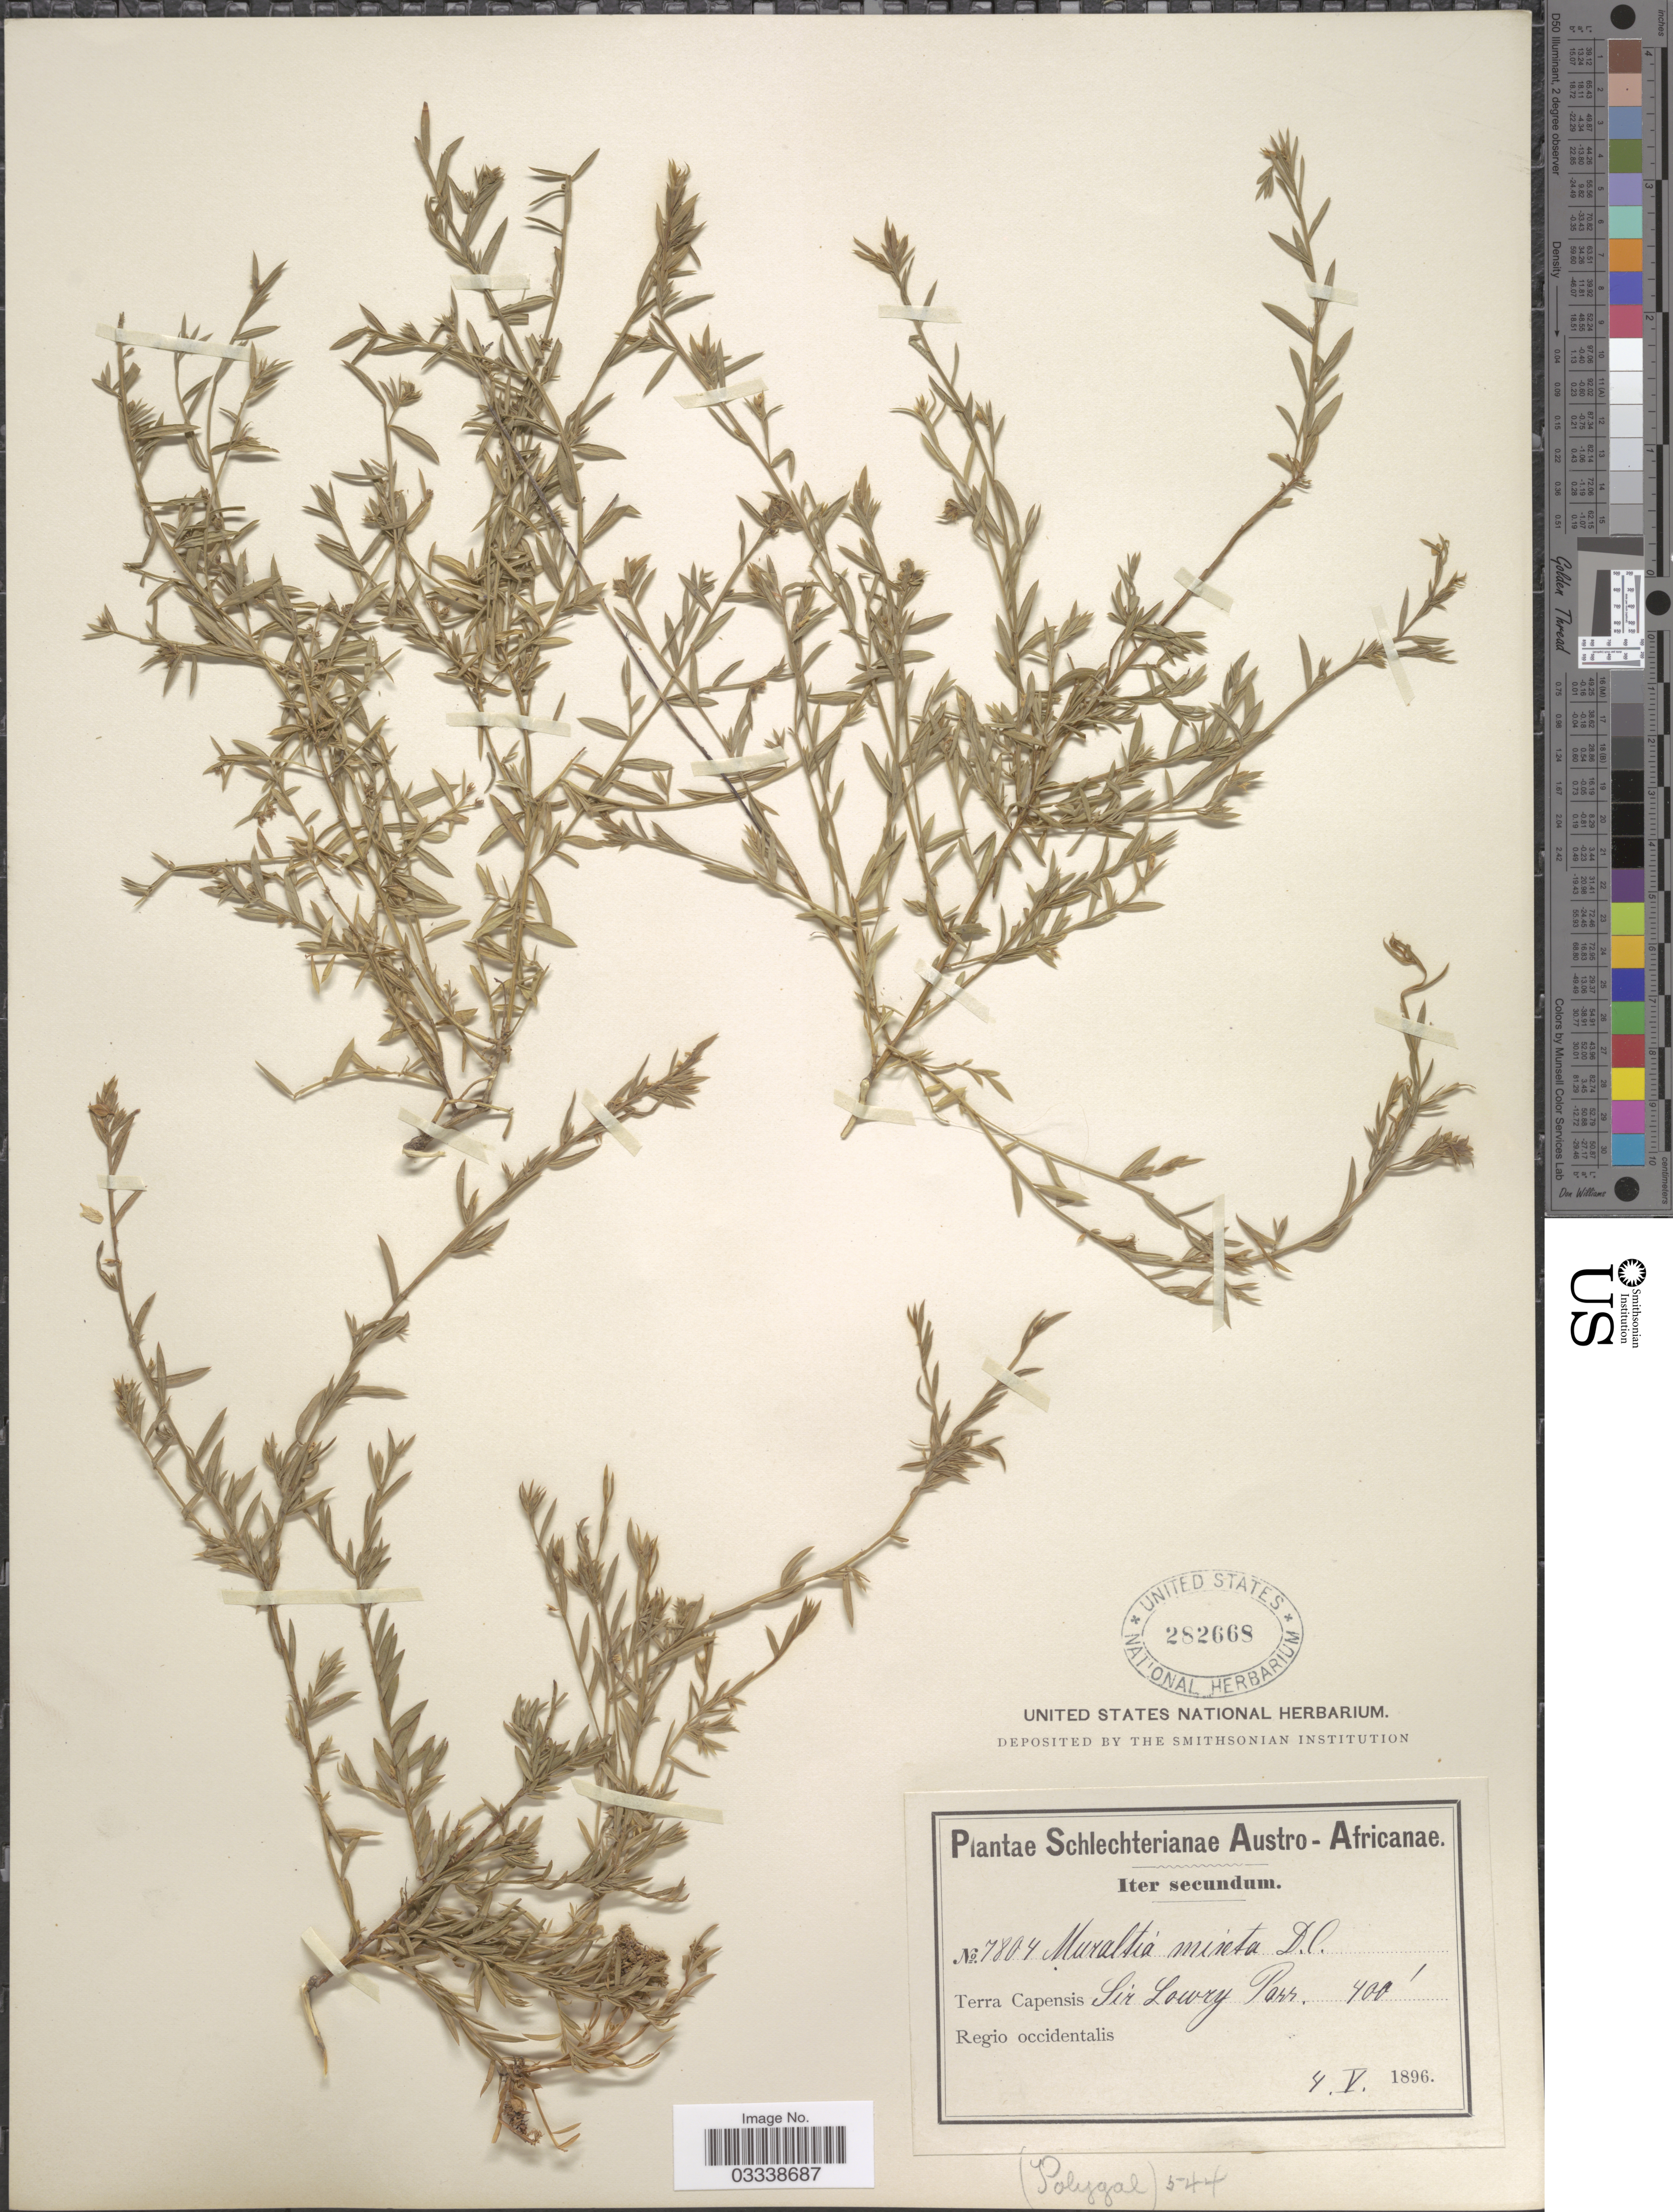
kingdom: Plantae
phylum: Tracheophyta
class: Magnoliopsida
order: Fabales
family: Polygalaceae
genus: Muraltia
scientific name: Muraltia mixta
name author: (L. f.) DC.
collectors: Schlechter, --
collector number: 7804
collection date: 1896-05-04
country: South Africa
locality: Austro-Africanae. Terra Capensis Sir Lowry Pass. Regio occidentalis.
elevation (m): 122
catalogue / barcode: US 282668